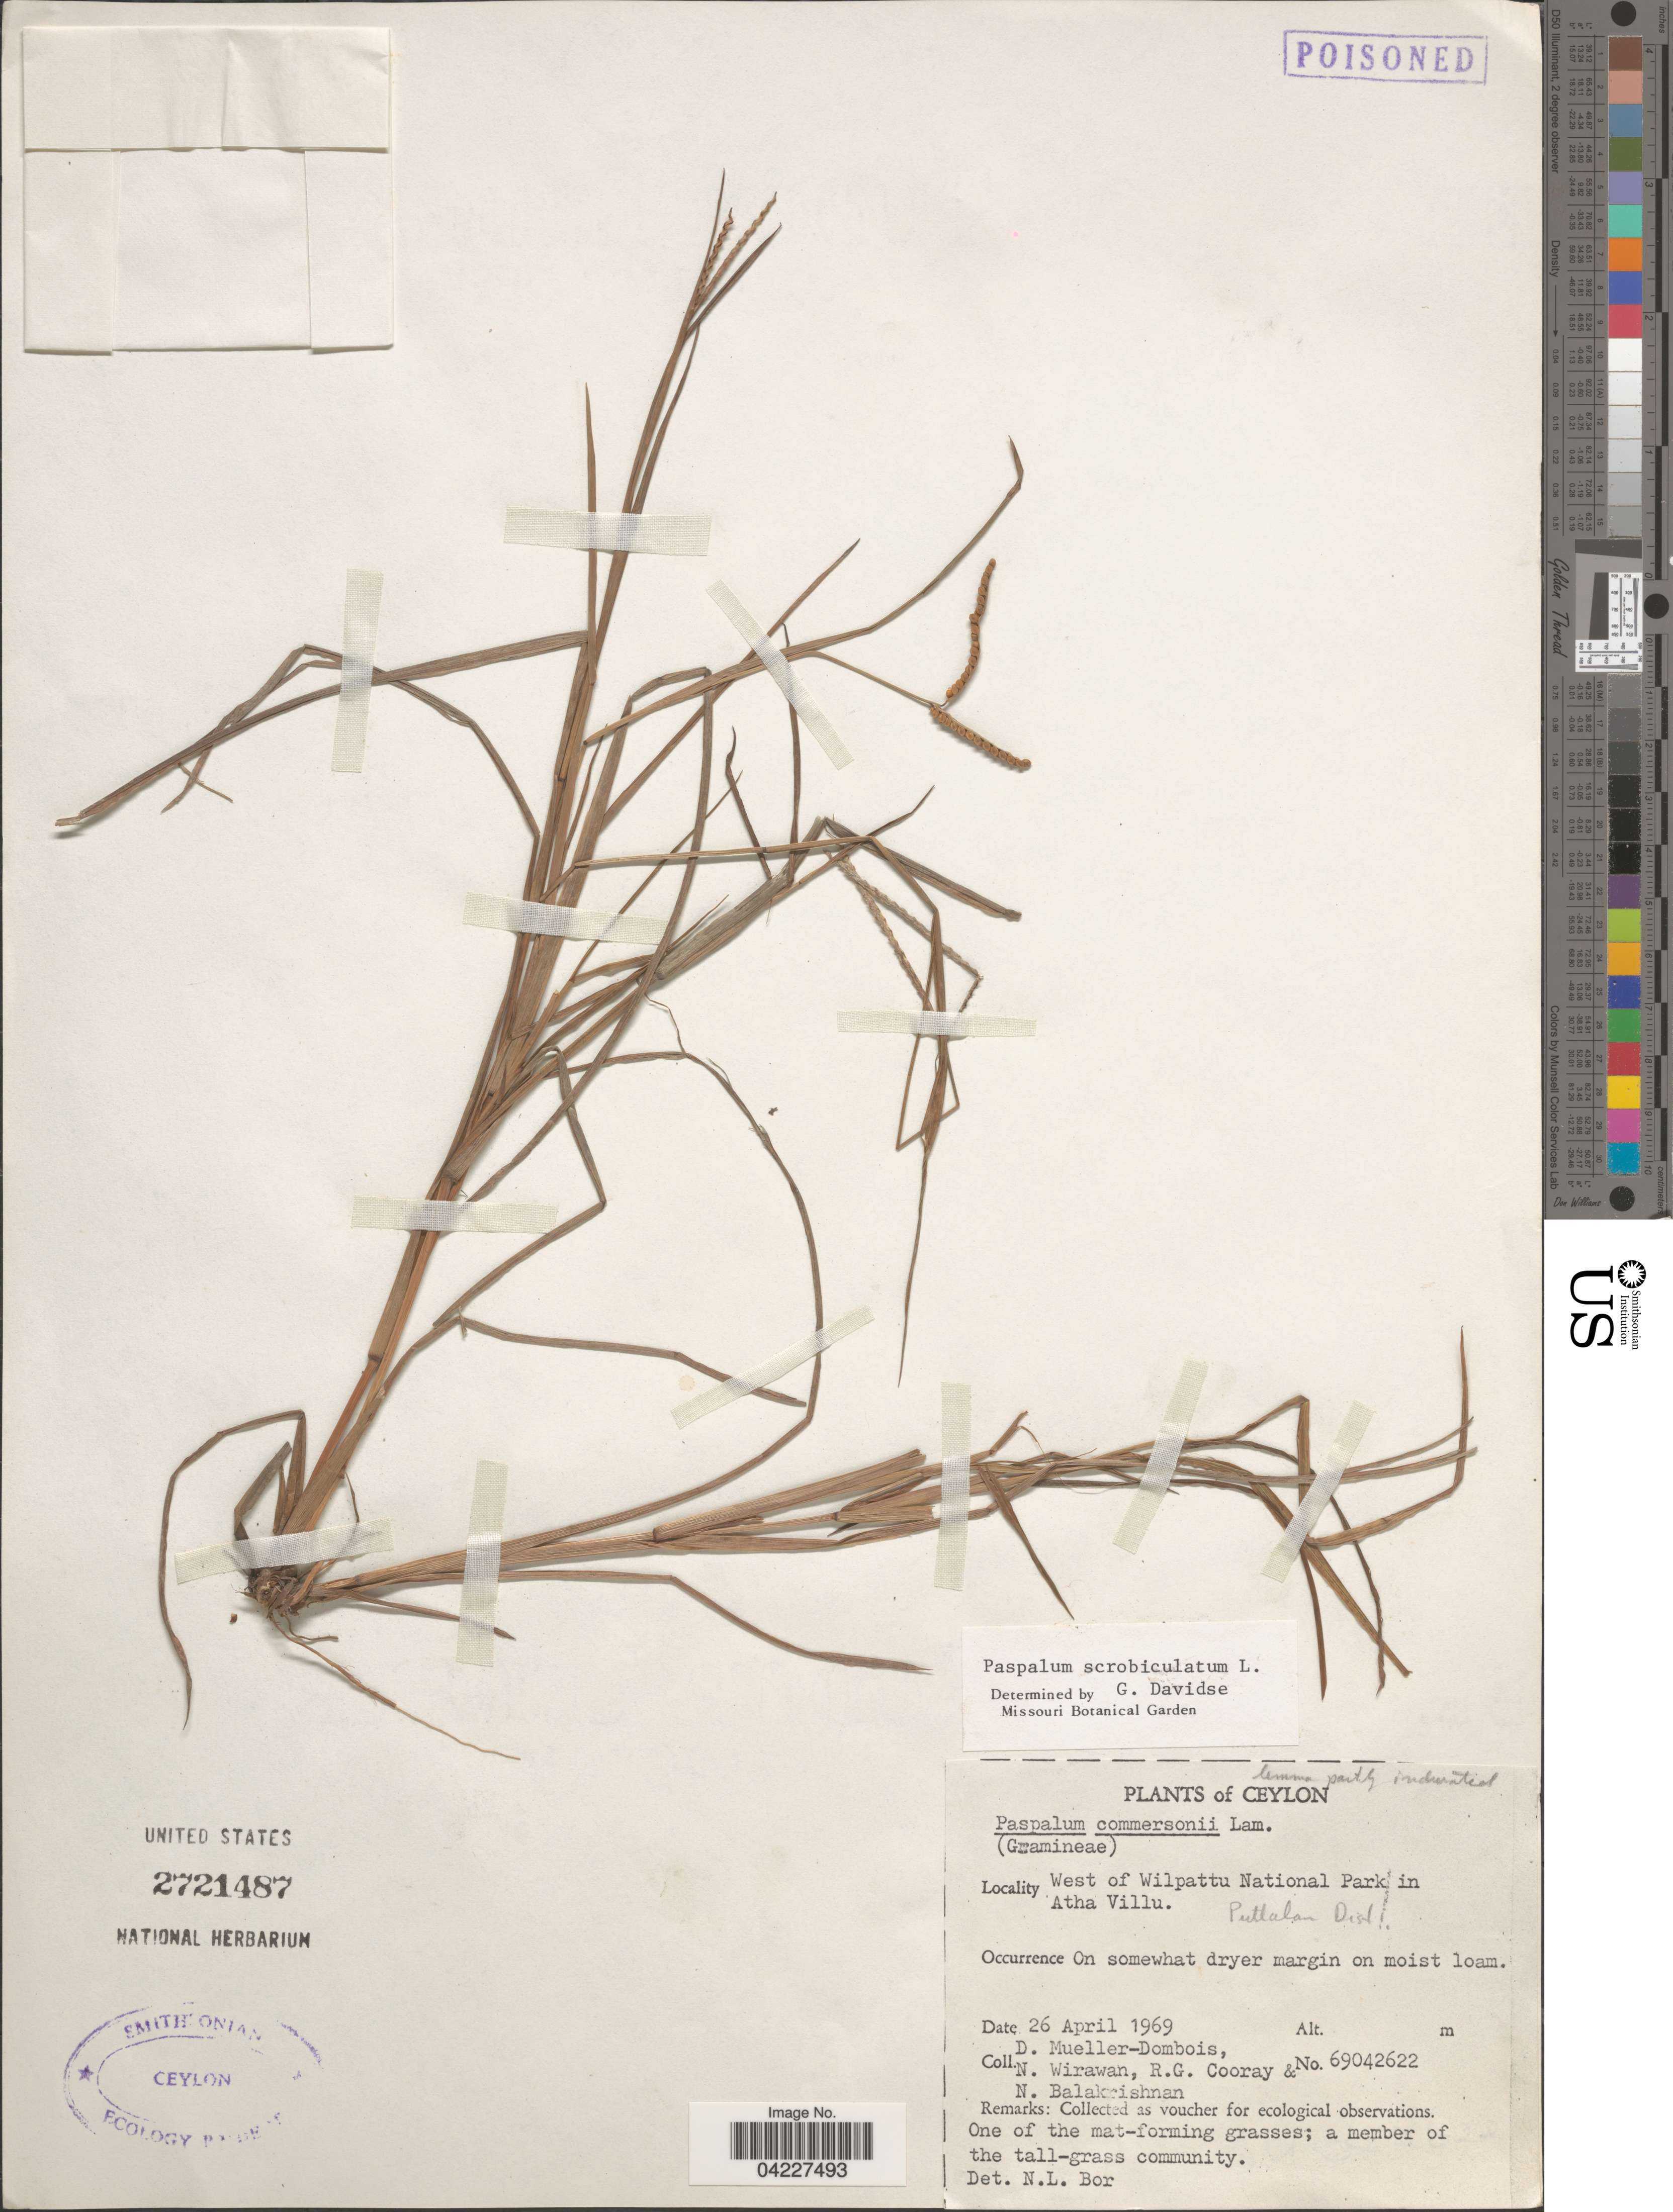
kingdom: Plantae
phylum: Tracheophyta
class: Liliopsida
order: Poales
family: Poaceae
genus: Paspalum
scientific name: Paspalum scrobiculatum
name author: L.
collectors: D. Mueller-Dombois, N. Wirawan, R. Cooray & N. Balakrishnan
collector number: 69042622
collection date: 1969-04-26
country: Sri Lanka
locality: Ceylon. West of Wilpattu National Park in Atha Villu. Puttalam Dist.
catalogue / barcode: US 2721487